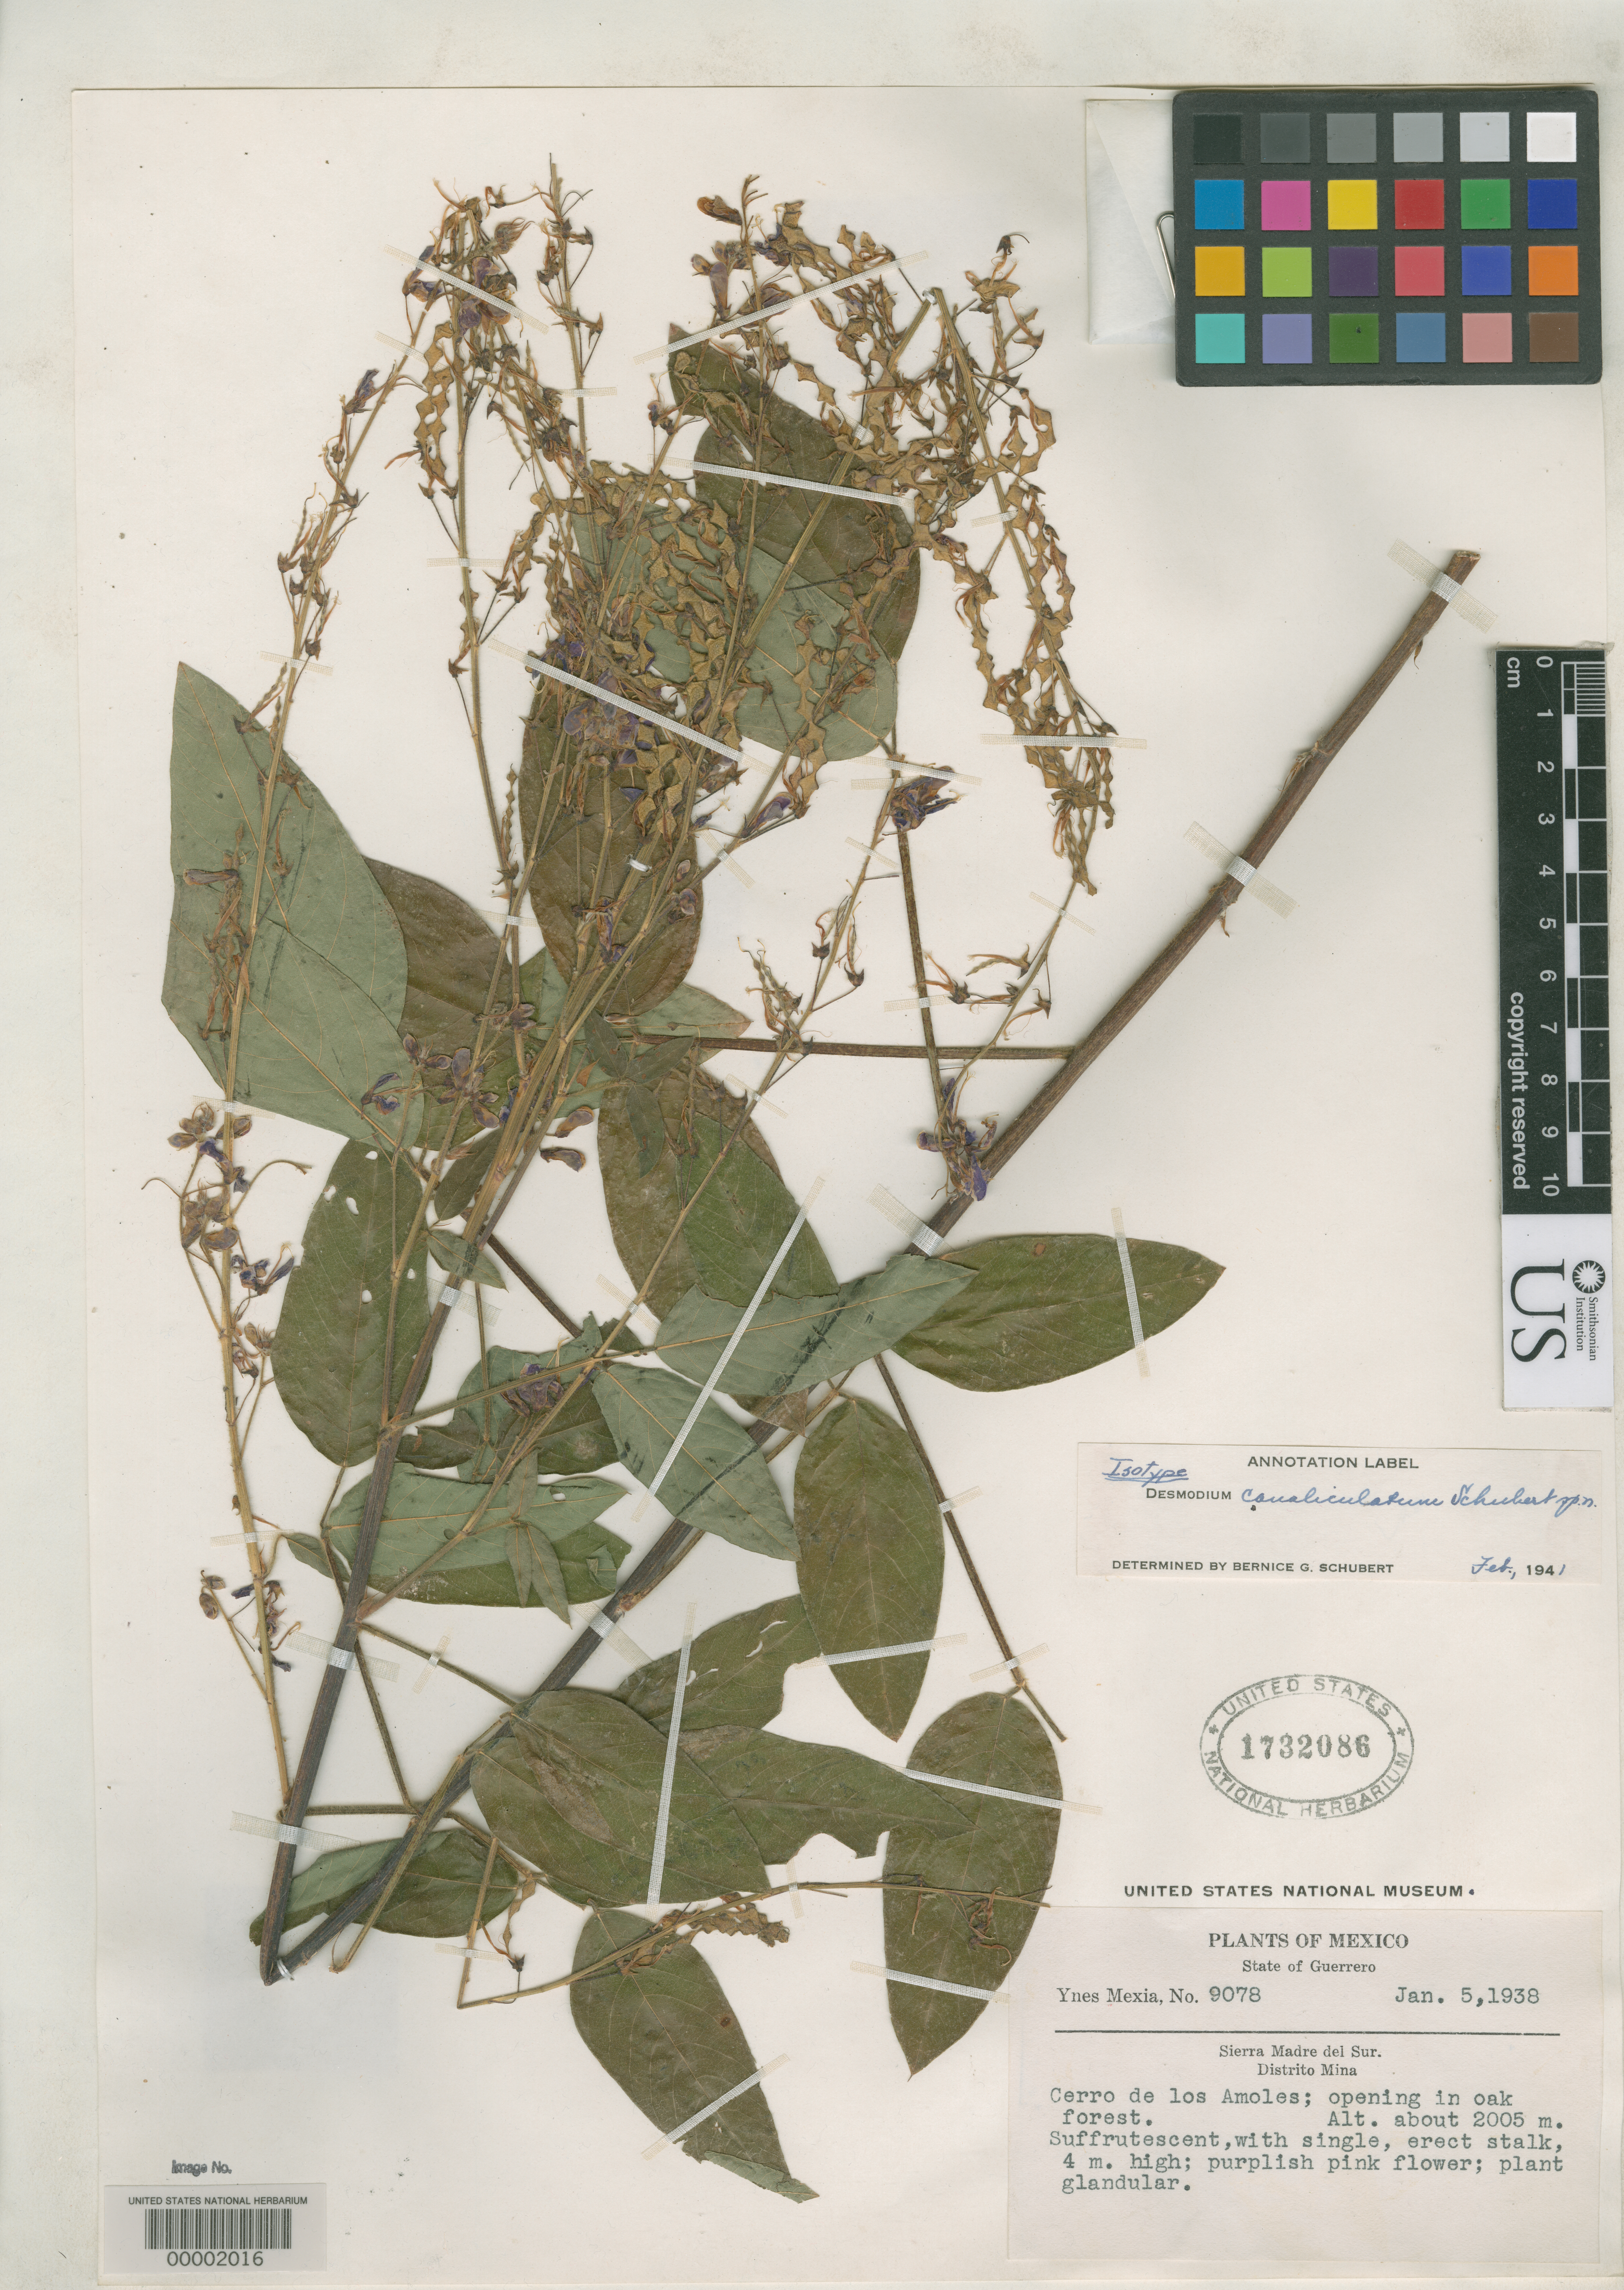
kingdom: Plantae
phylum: Tracheophyta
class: Magnoliopsida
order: Fabales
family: Fabaceae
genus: Desmodium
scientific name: Desmodium canaliculatum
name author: B.G. Schub.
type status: Isotype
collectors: Y. Mexia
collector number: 9078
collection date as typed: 05 Jan 1938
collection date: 1938-01-05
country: Mexico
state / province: Guerrero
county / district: Mina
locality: Cerro de Los Amoles.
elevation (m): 2005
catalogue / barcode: US 1732086